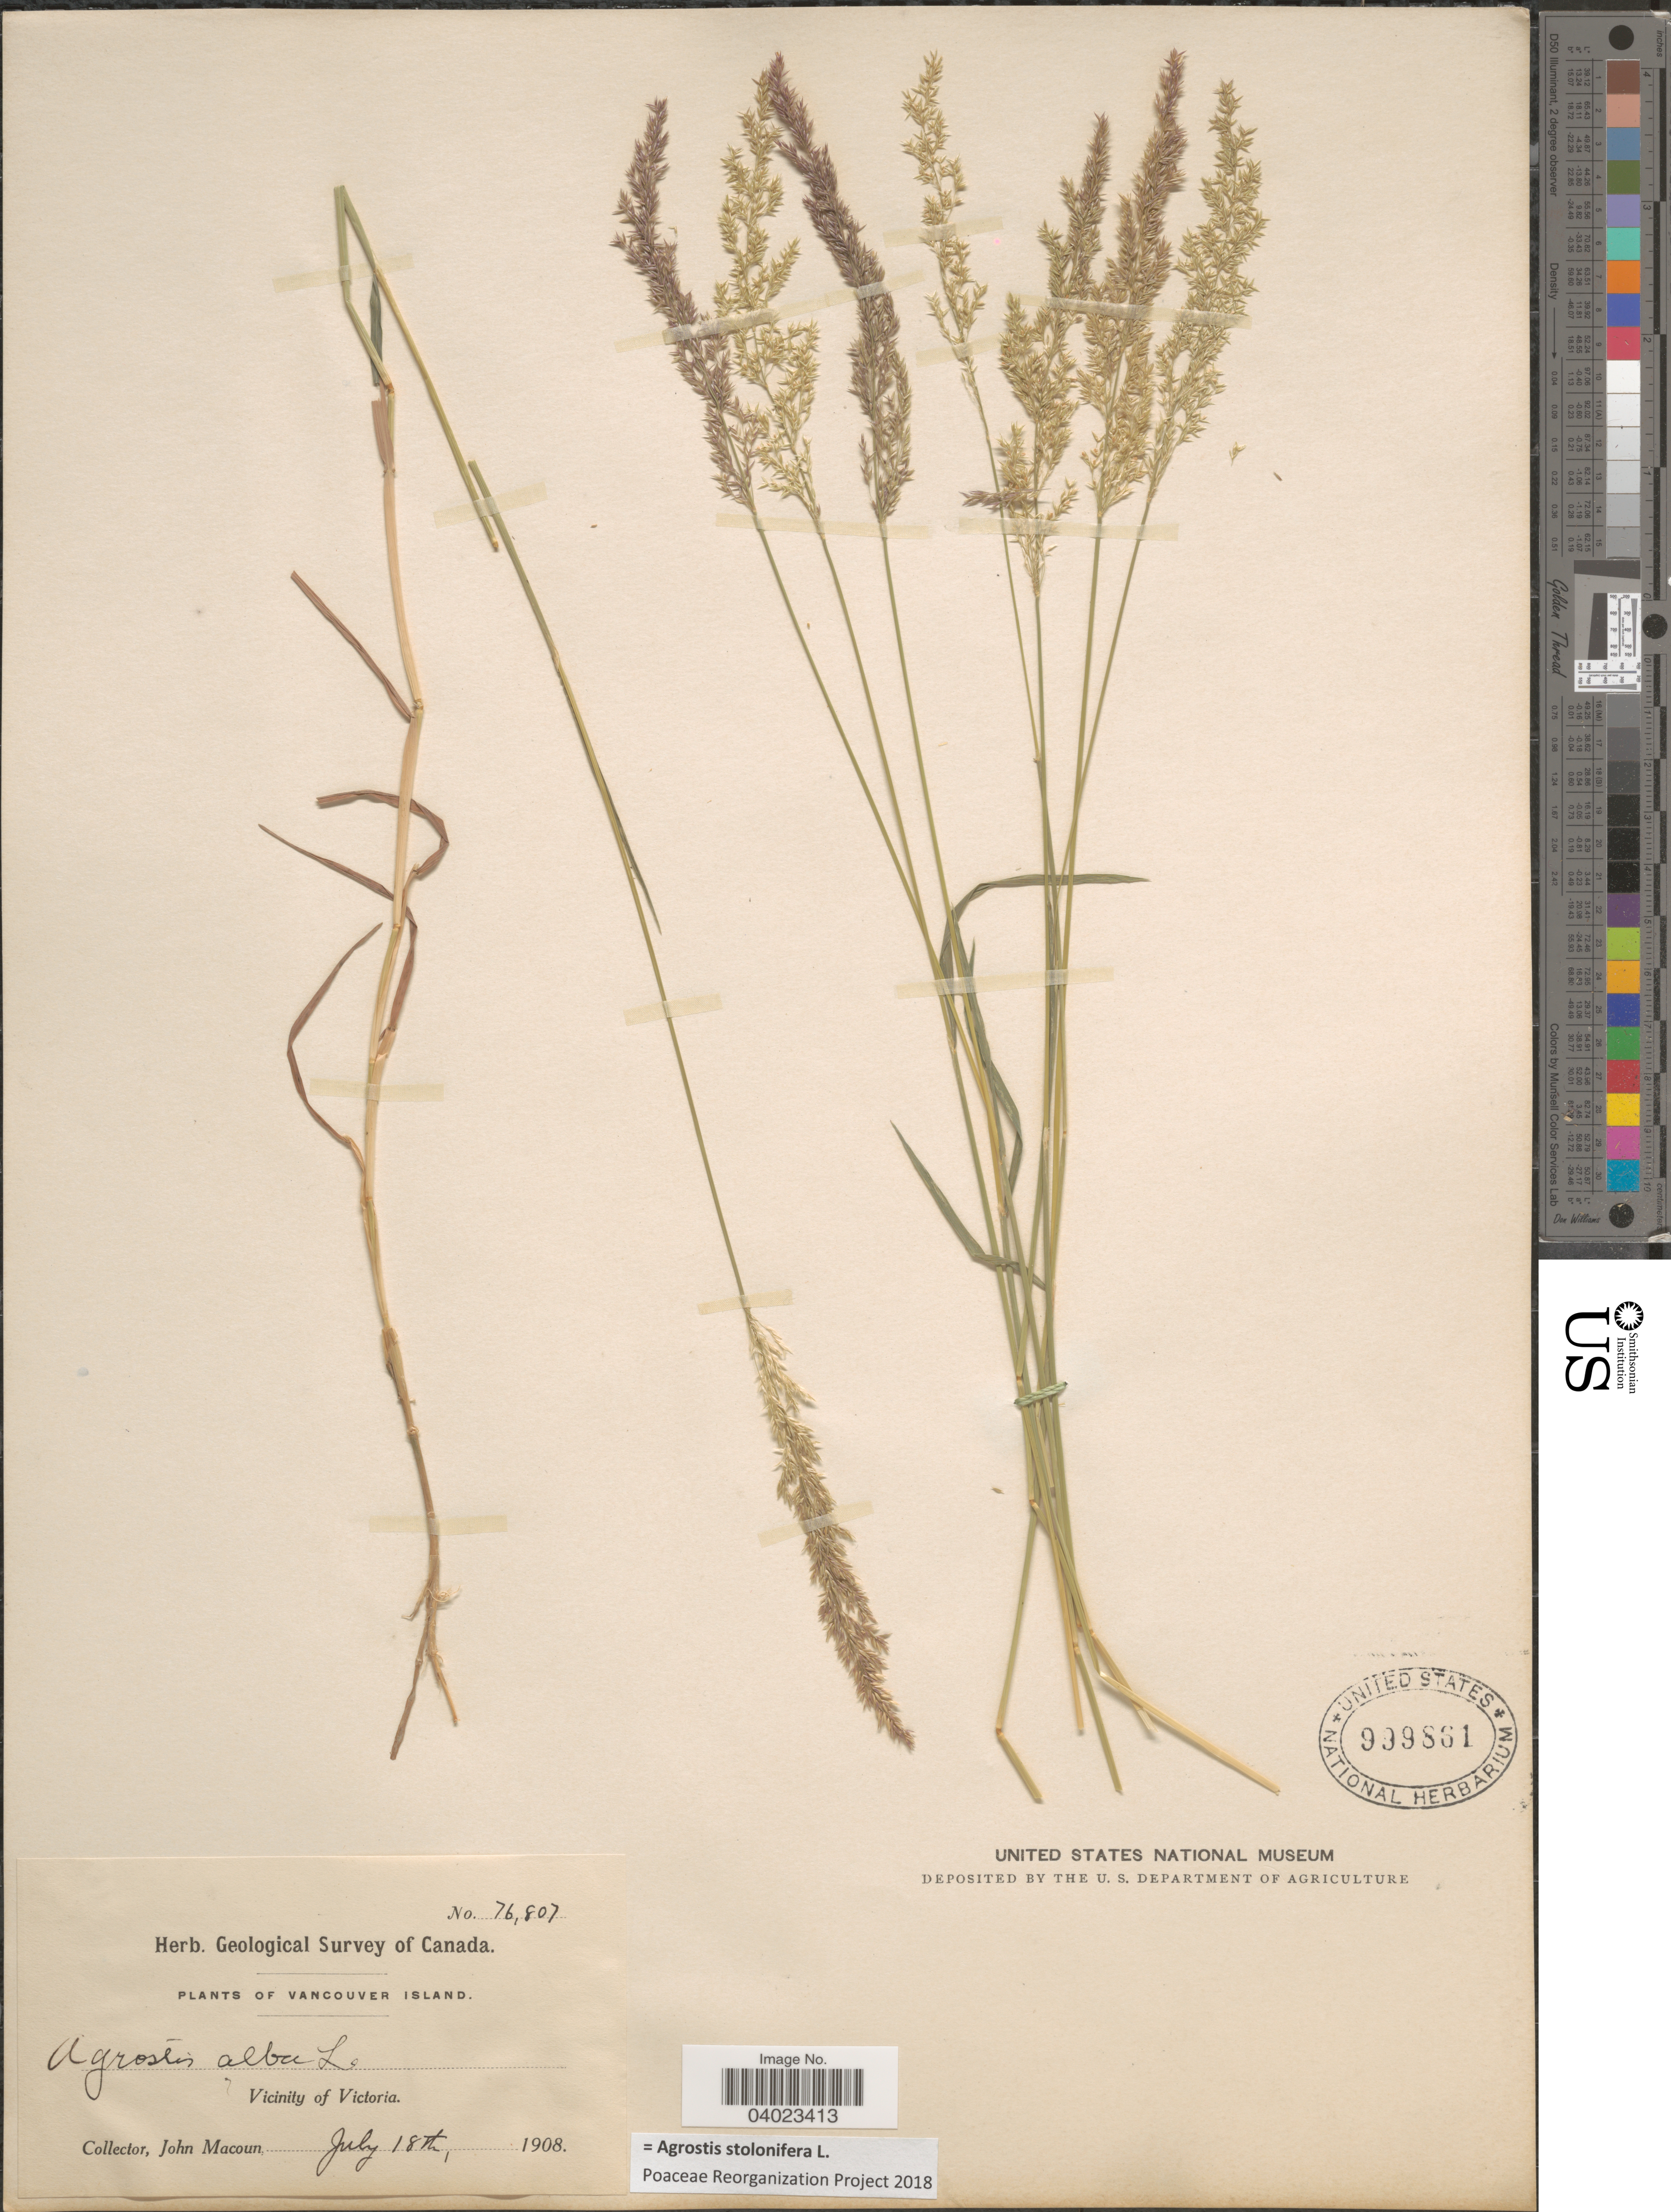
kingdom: Plantae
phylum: Tracheophyta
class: Liliopsida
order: Poales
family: Poaceae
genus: Agrostis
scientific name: Agrostis stolonifera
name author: L.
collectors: J. Macoun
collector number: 76807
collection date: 1908-07-18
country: Canada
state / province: British Columbia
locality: Vancouver Island. Vicinity of Victoria.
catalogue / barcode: US 999861